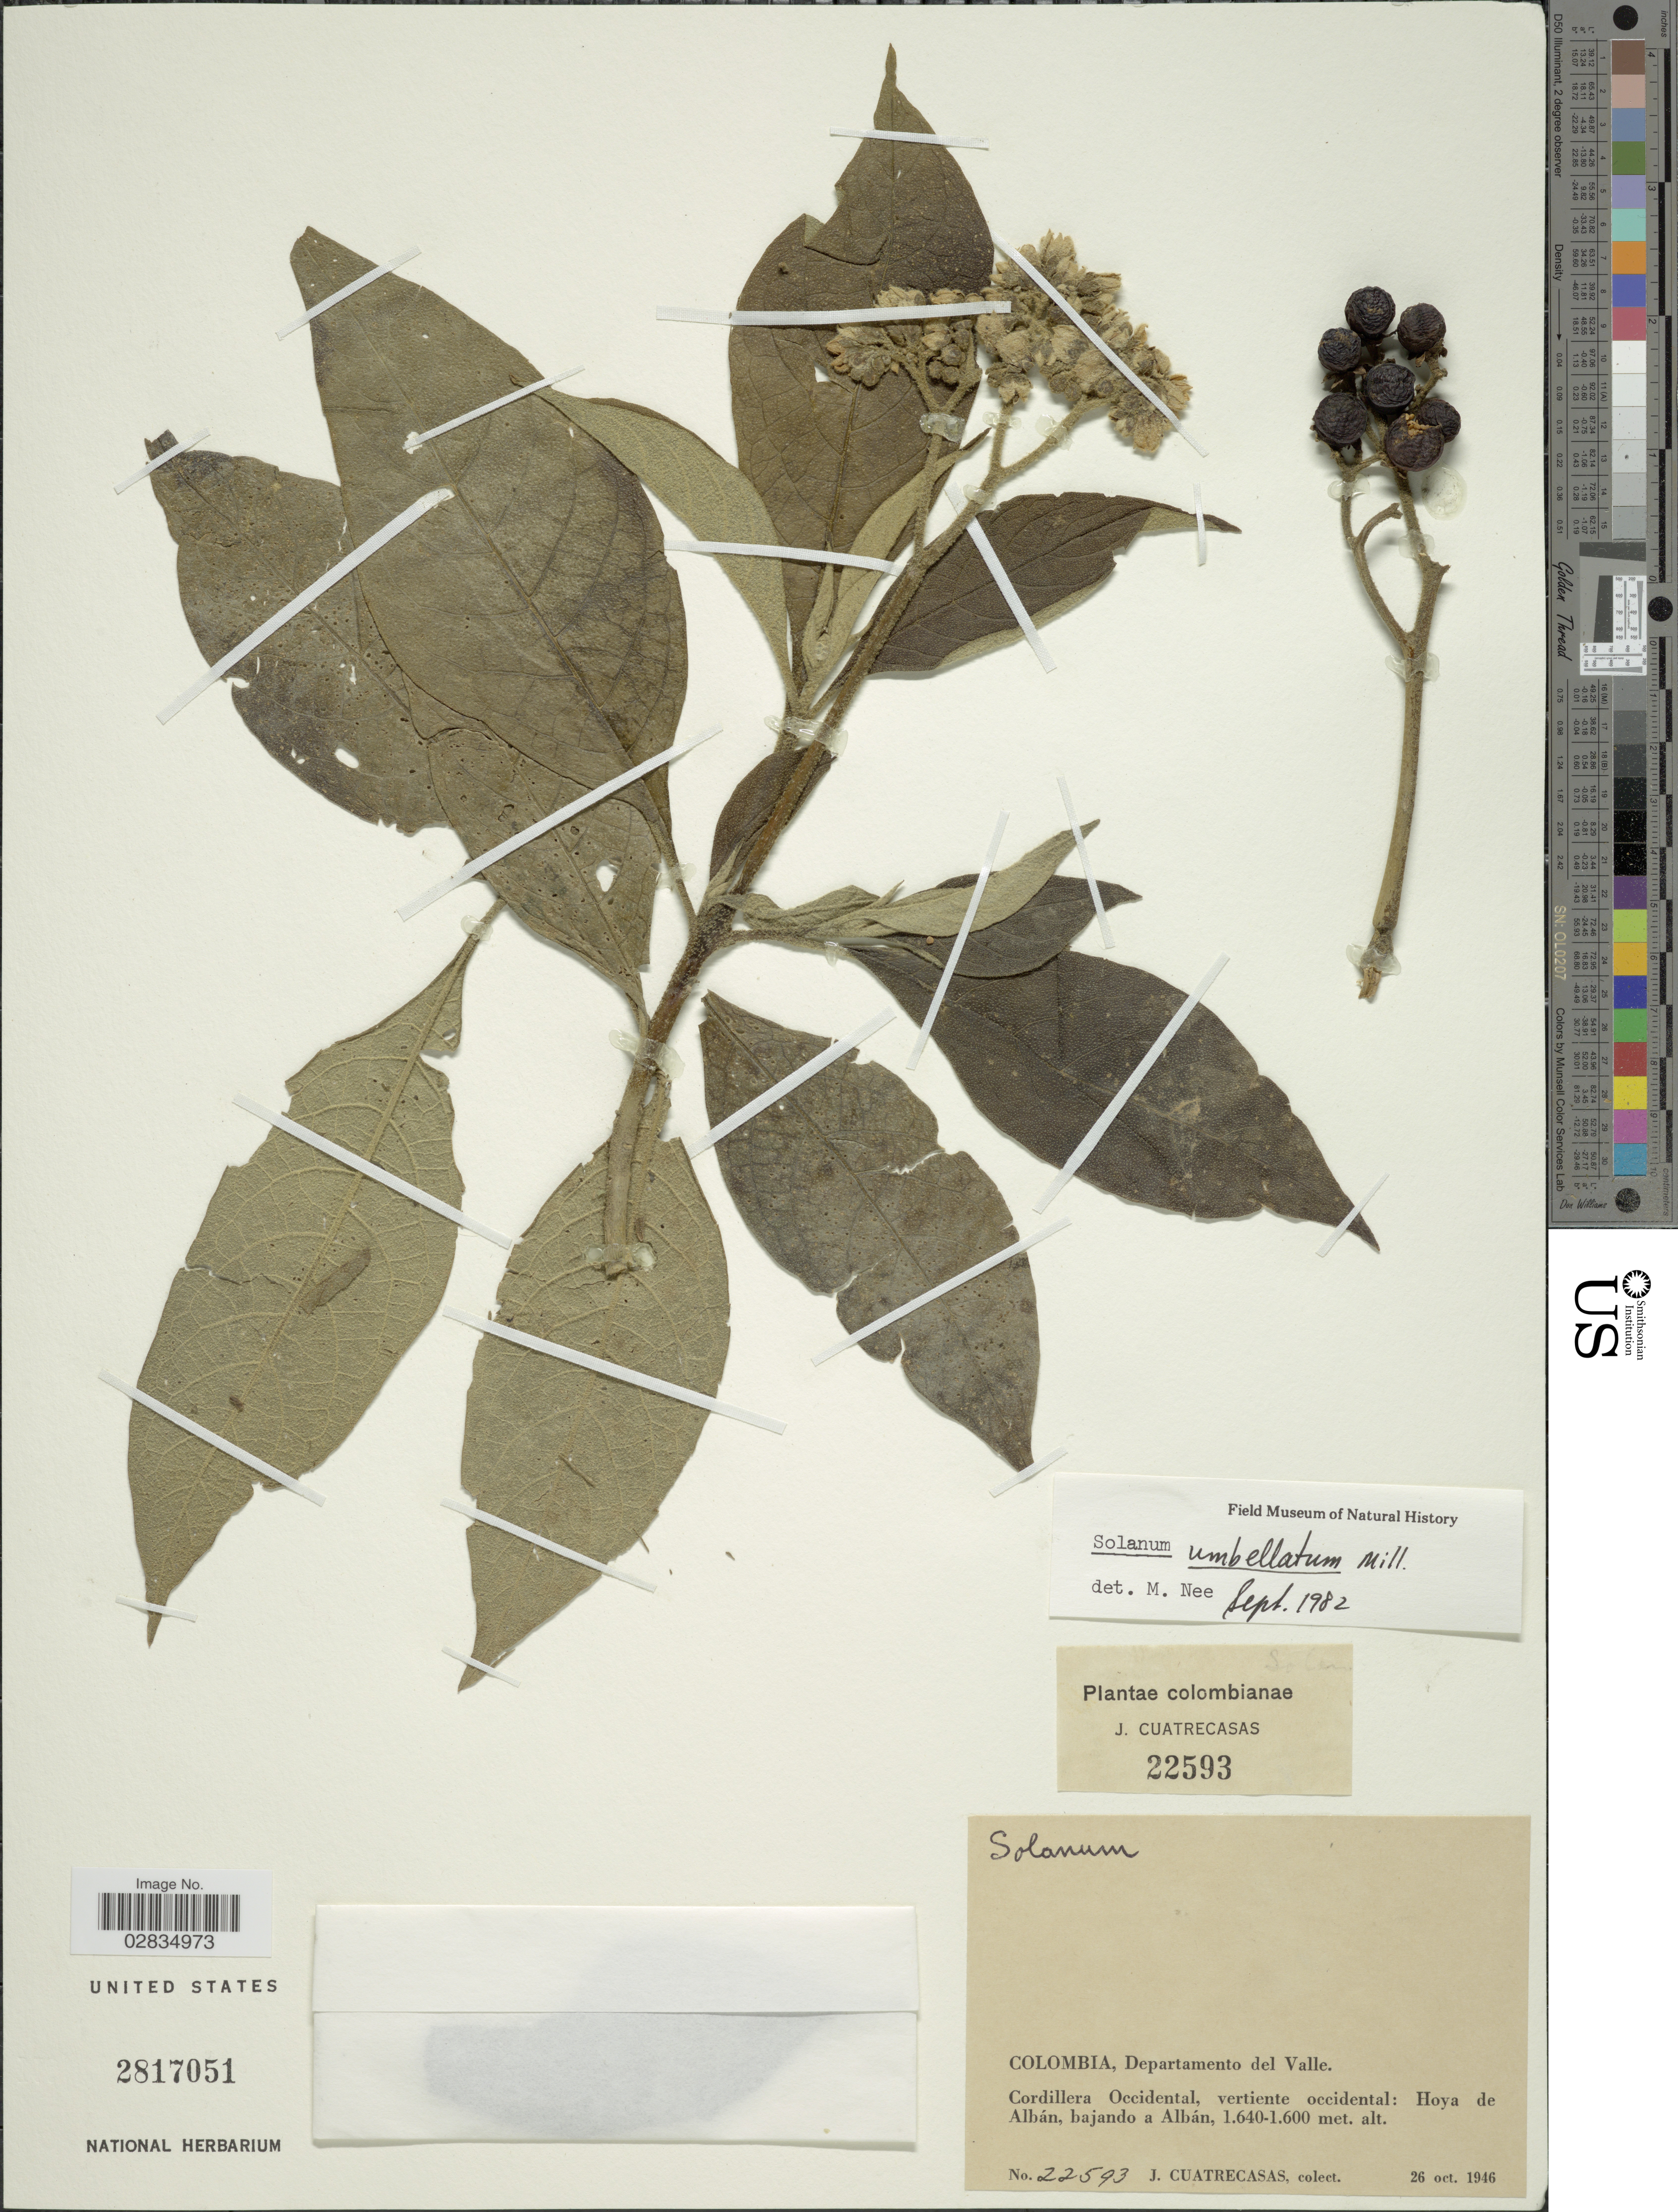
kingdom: Plantae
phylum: Tracheophyta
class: Magnoliopsida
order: Solanales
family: Solanaceae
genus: Solanum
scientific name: Solanum umbellatum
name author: Mill.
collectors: J. Cuatrecasas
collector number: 22593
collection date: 1946-10-26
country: Colombia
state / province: Valle del Cauca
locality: Departamento del Valle, Cordillera Occidental, vertiente occidental: Hoya de Albán, bajando a Albán.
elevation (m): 1600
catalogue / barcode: US 2817051